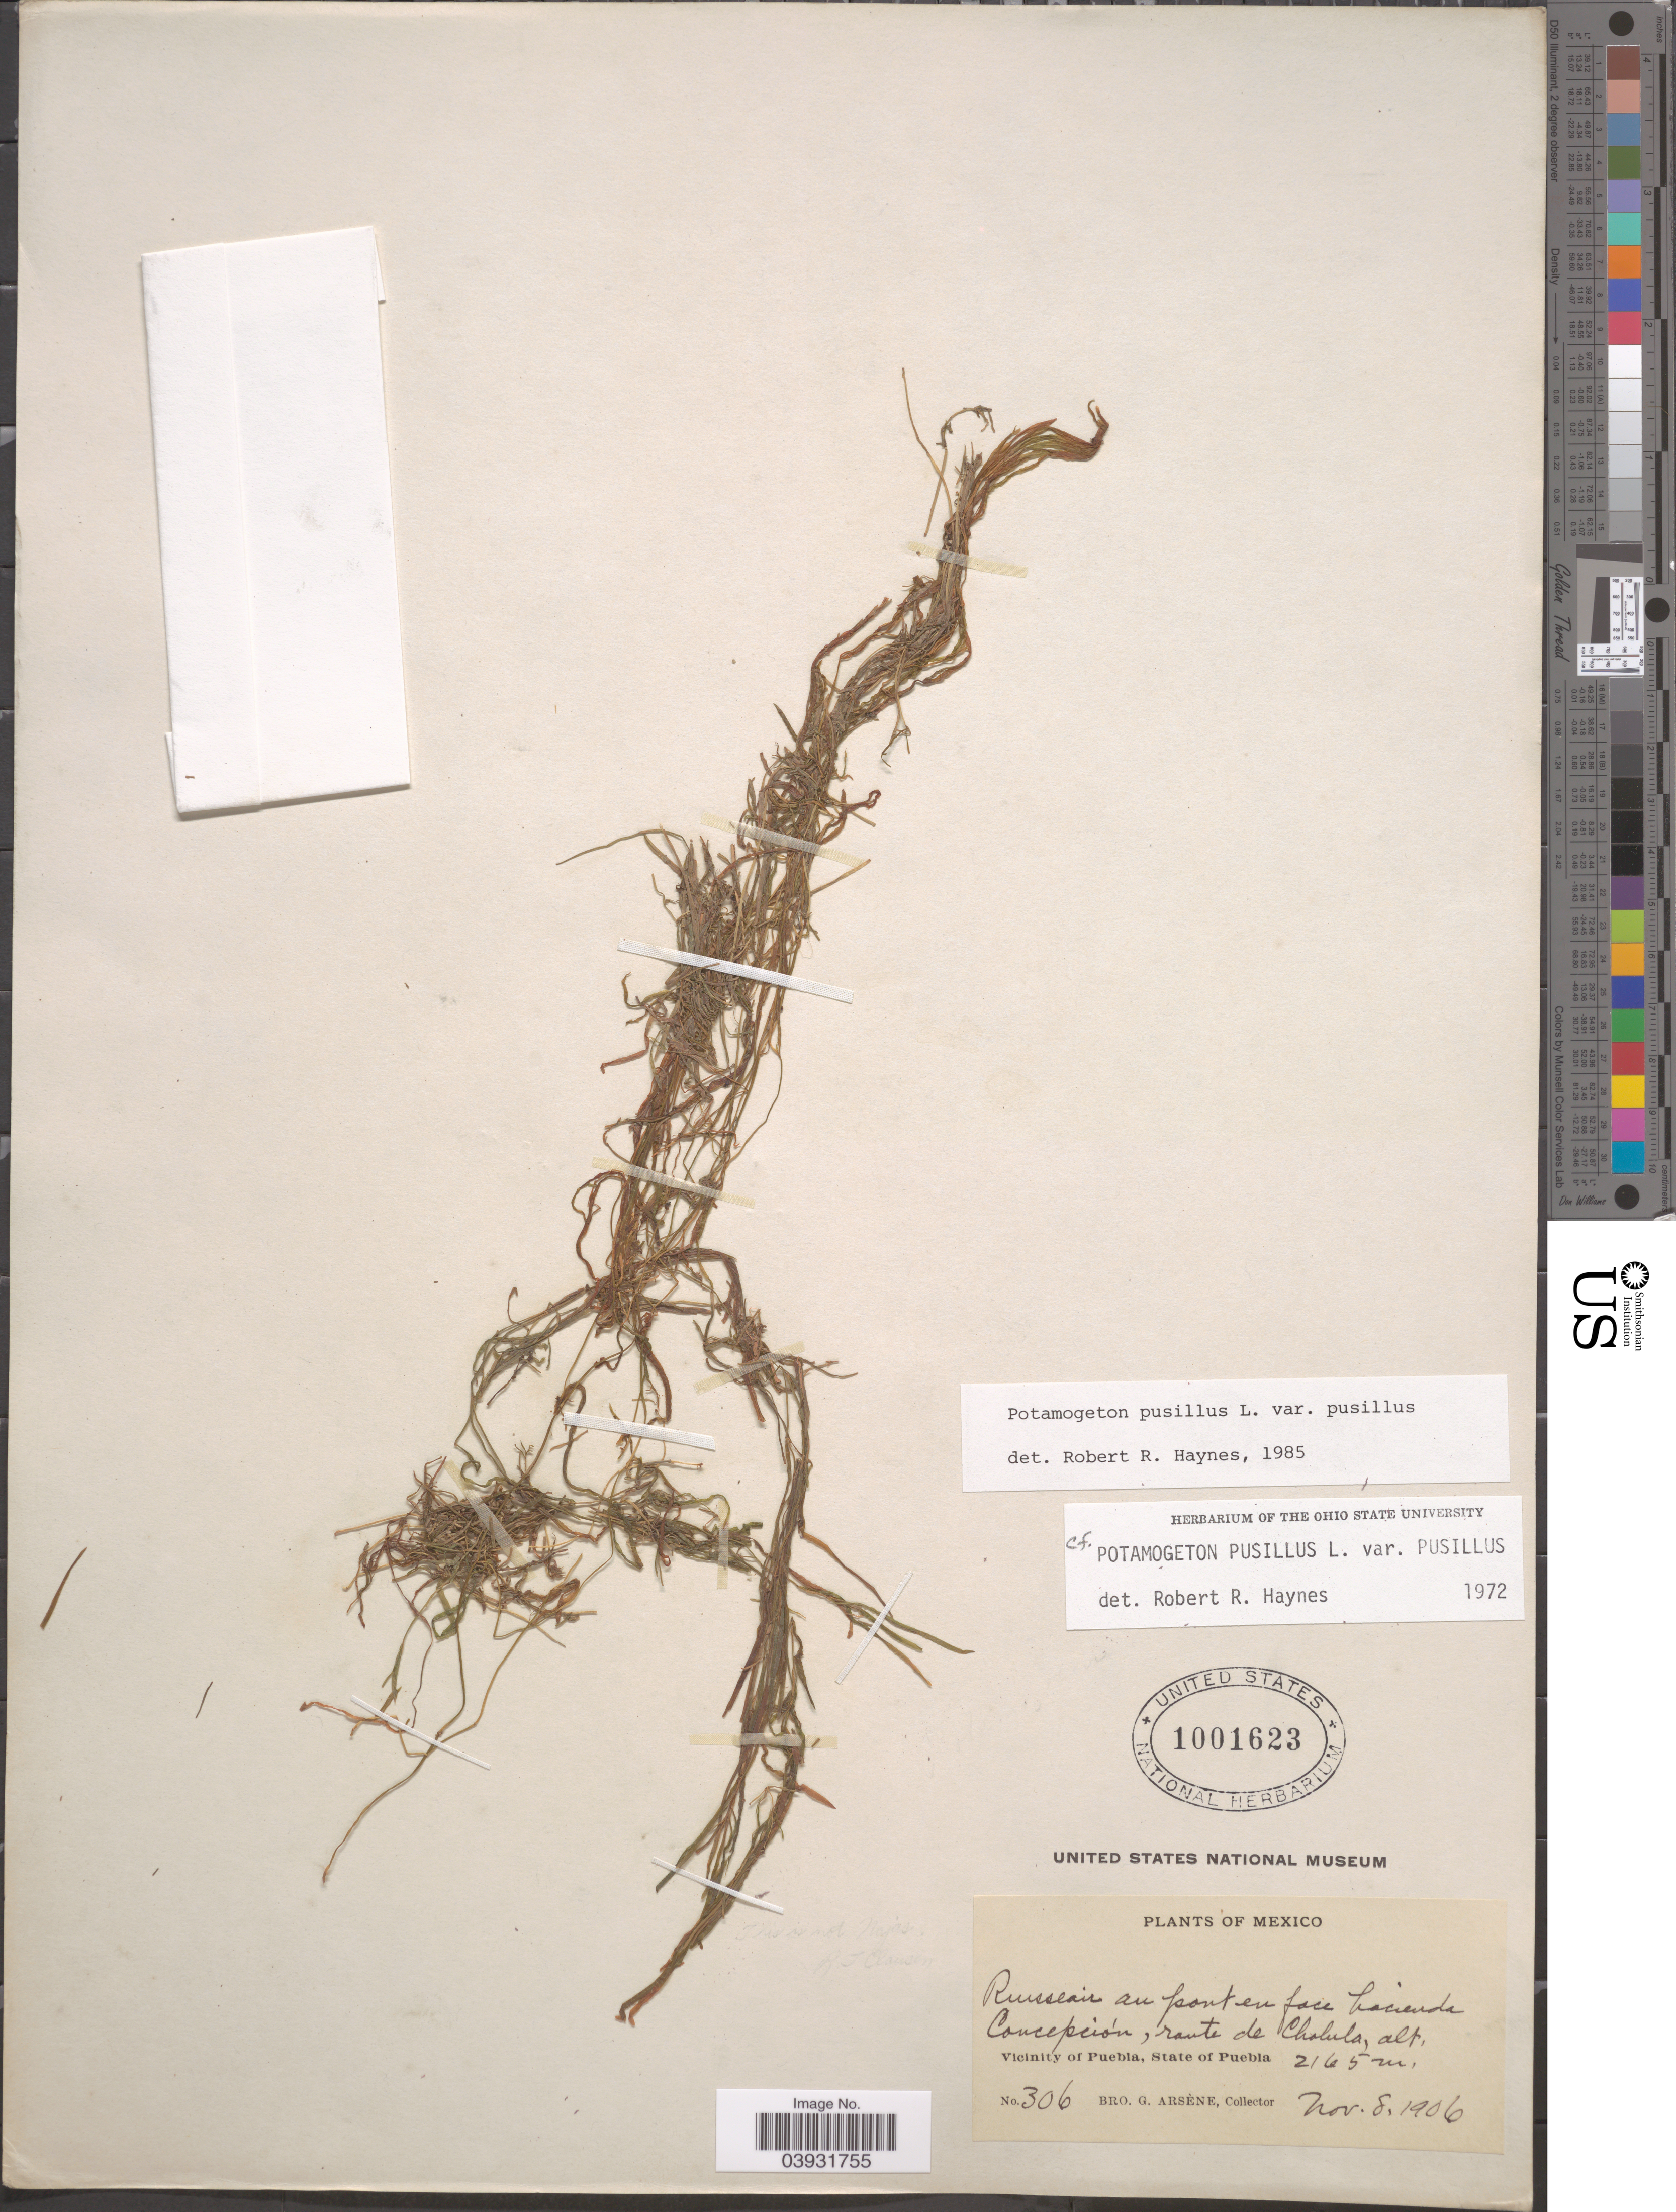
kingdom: Plantae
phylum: Tracheophyta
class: Liliopsida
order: Alismatales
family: Potamogetonaceae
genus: Potamogeton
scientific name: Potamogeton pusillus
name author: L.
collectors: Bro. G. Arsène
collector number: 306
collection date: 1906-11-08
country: Mexico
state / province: Puebla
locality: Concepción, route de Cholula. Vicinity of Puebla.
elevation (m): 2165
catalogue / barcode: US 1001623